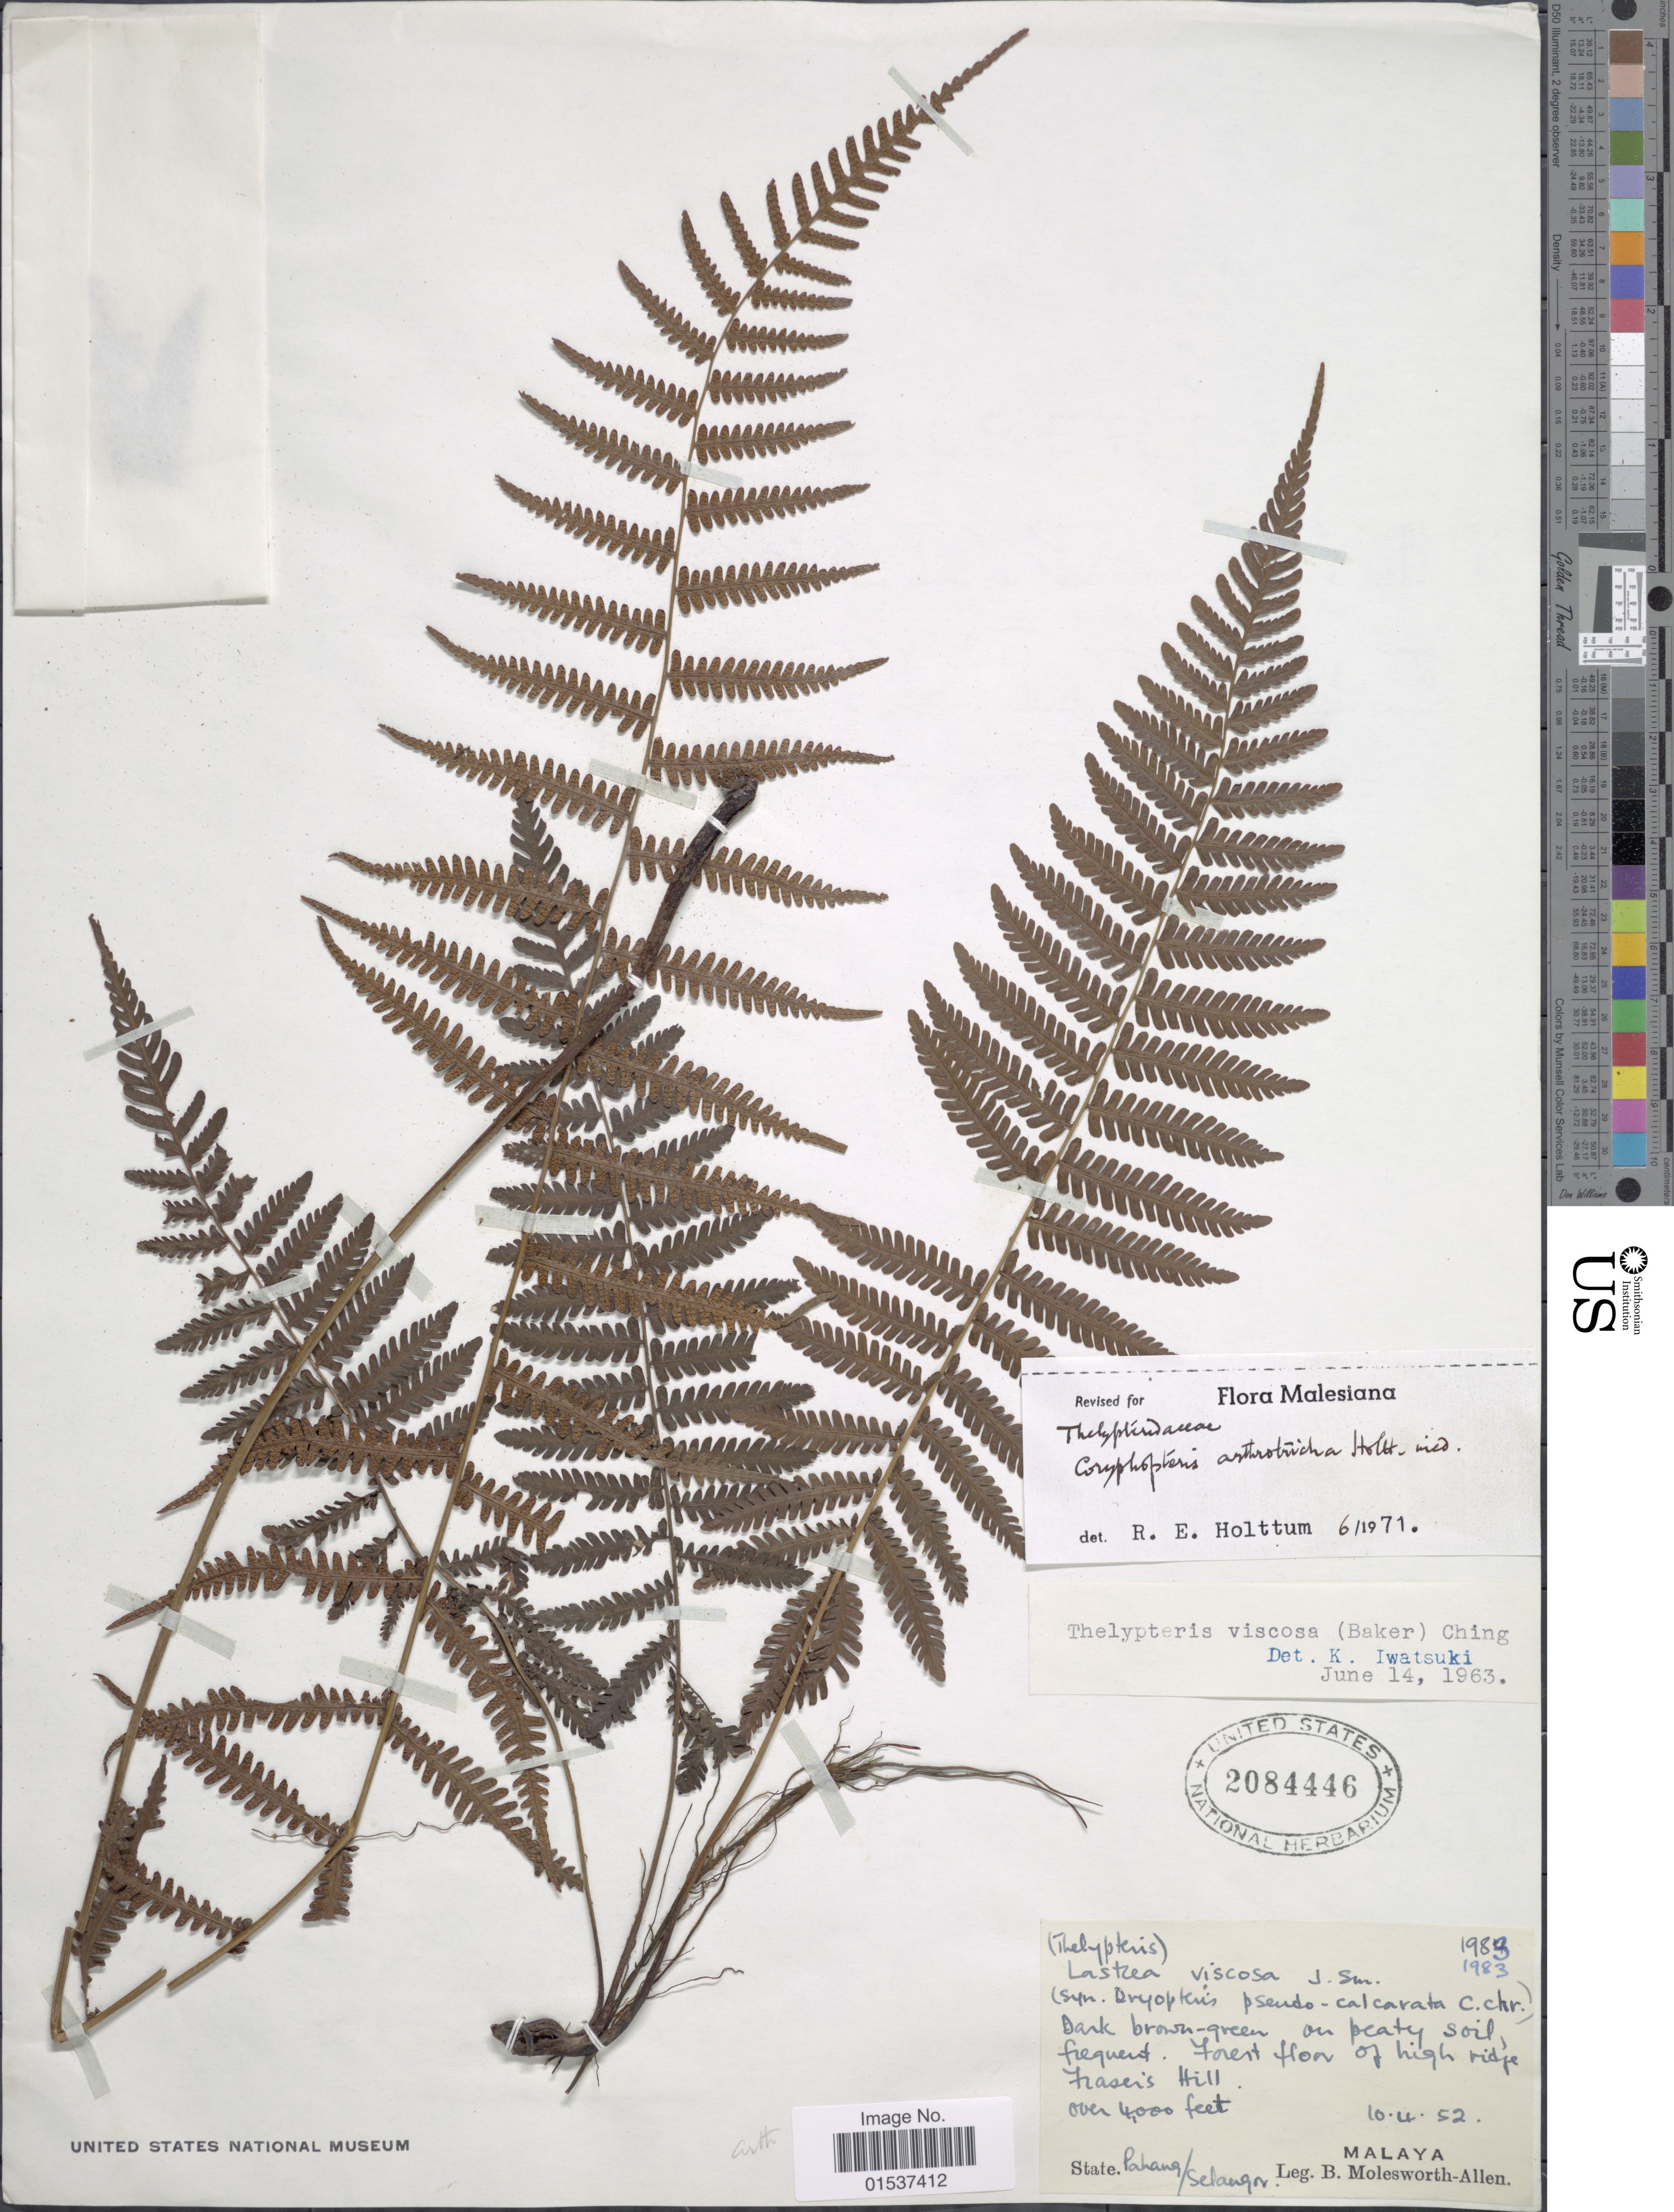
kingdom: Plantae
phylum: Tracheophyta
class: Polypodiopsida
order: Polypodiales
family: Thelypteridaceae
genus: Coryphopteris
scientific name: Coryphopteris arthrotricha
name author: Holttum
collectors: B. E. G. Molesworth-Allen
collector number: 1983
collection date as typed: Transcribed d/m/y: 10/4/52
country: Malaysia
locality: Fraser's Hill, State Pahang/Selangor.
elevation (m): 1219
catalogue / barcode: US 2084446